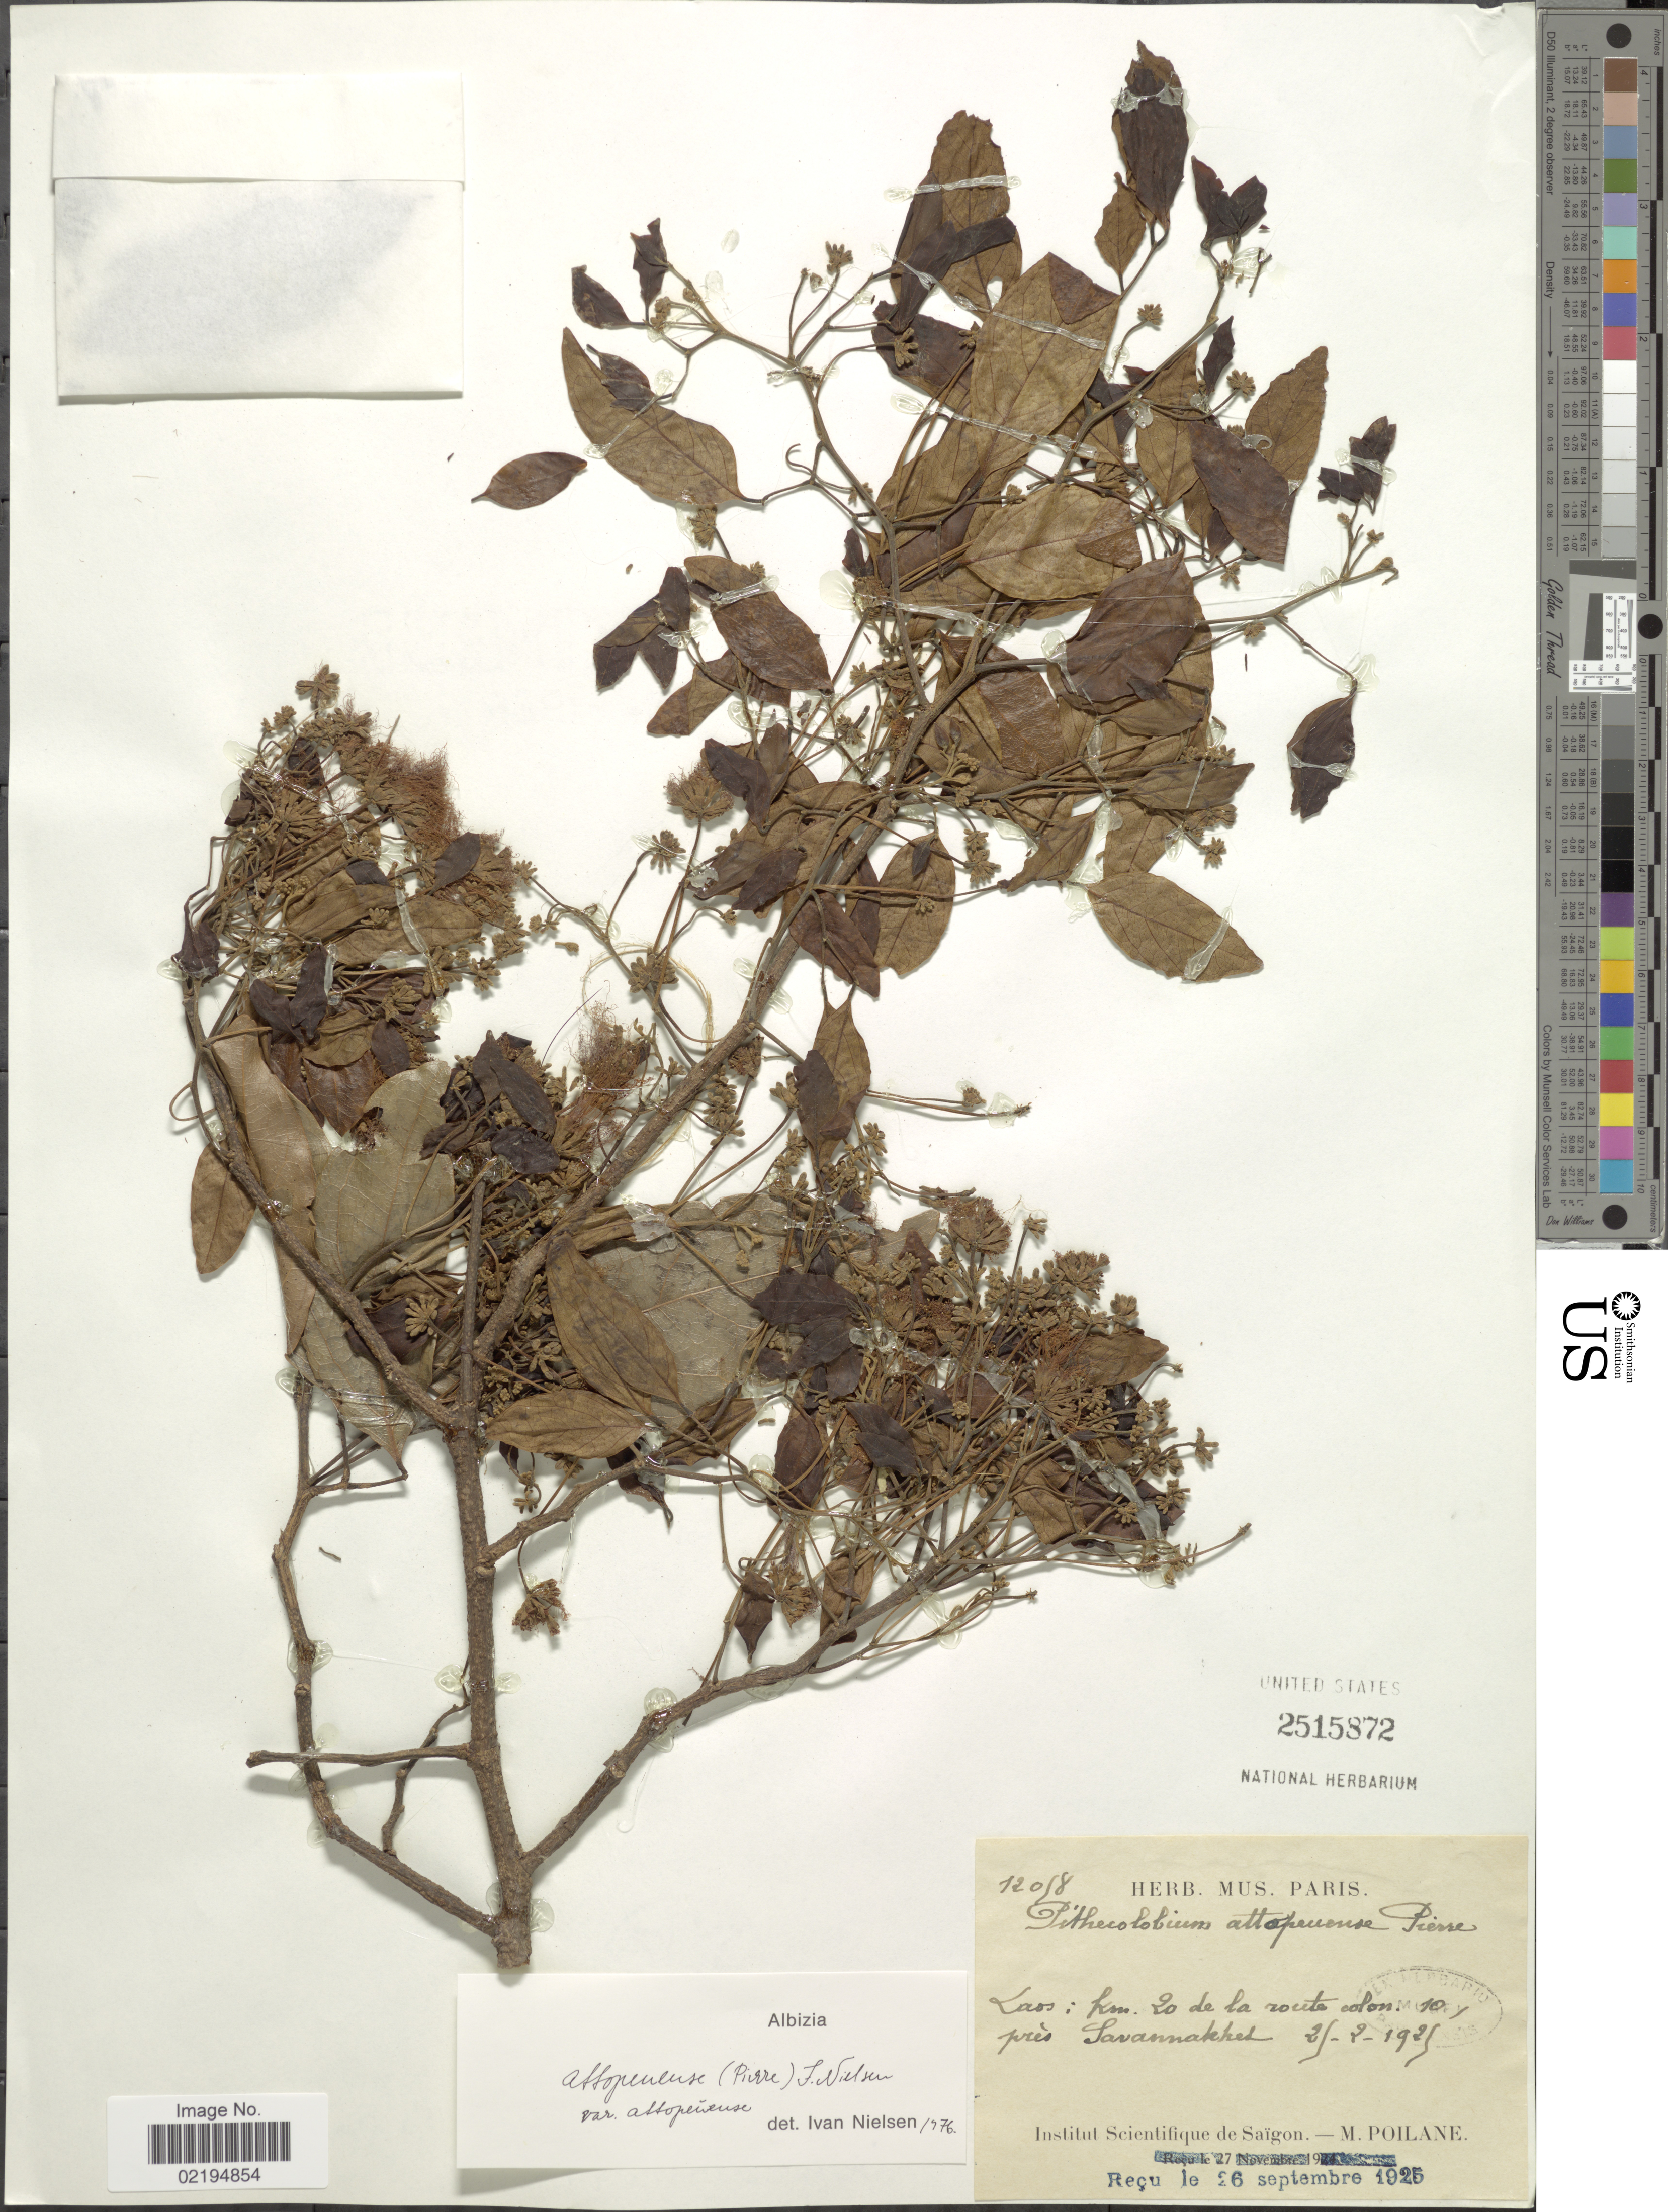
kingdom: Plantae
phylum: Tracheophyta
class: Magnoliopsida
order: Fabales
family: Fabaceae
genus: Albizia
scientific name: Albizia attopeuensis var. attopeuensis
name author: (Pierre) I.C. Nielsen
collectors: M. Poilane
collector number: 12098*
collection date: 1925-09-26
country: Laos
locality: Km. 20 de la route colon. 10, pres Savannakked [interpreted].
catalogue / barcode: US 2515872